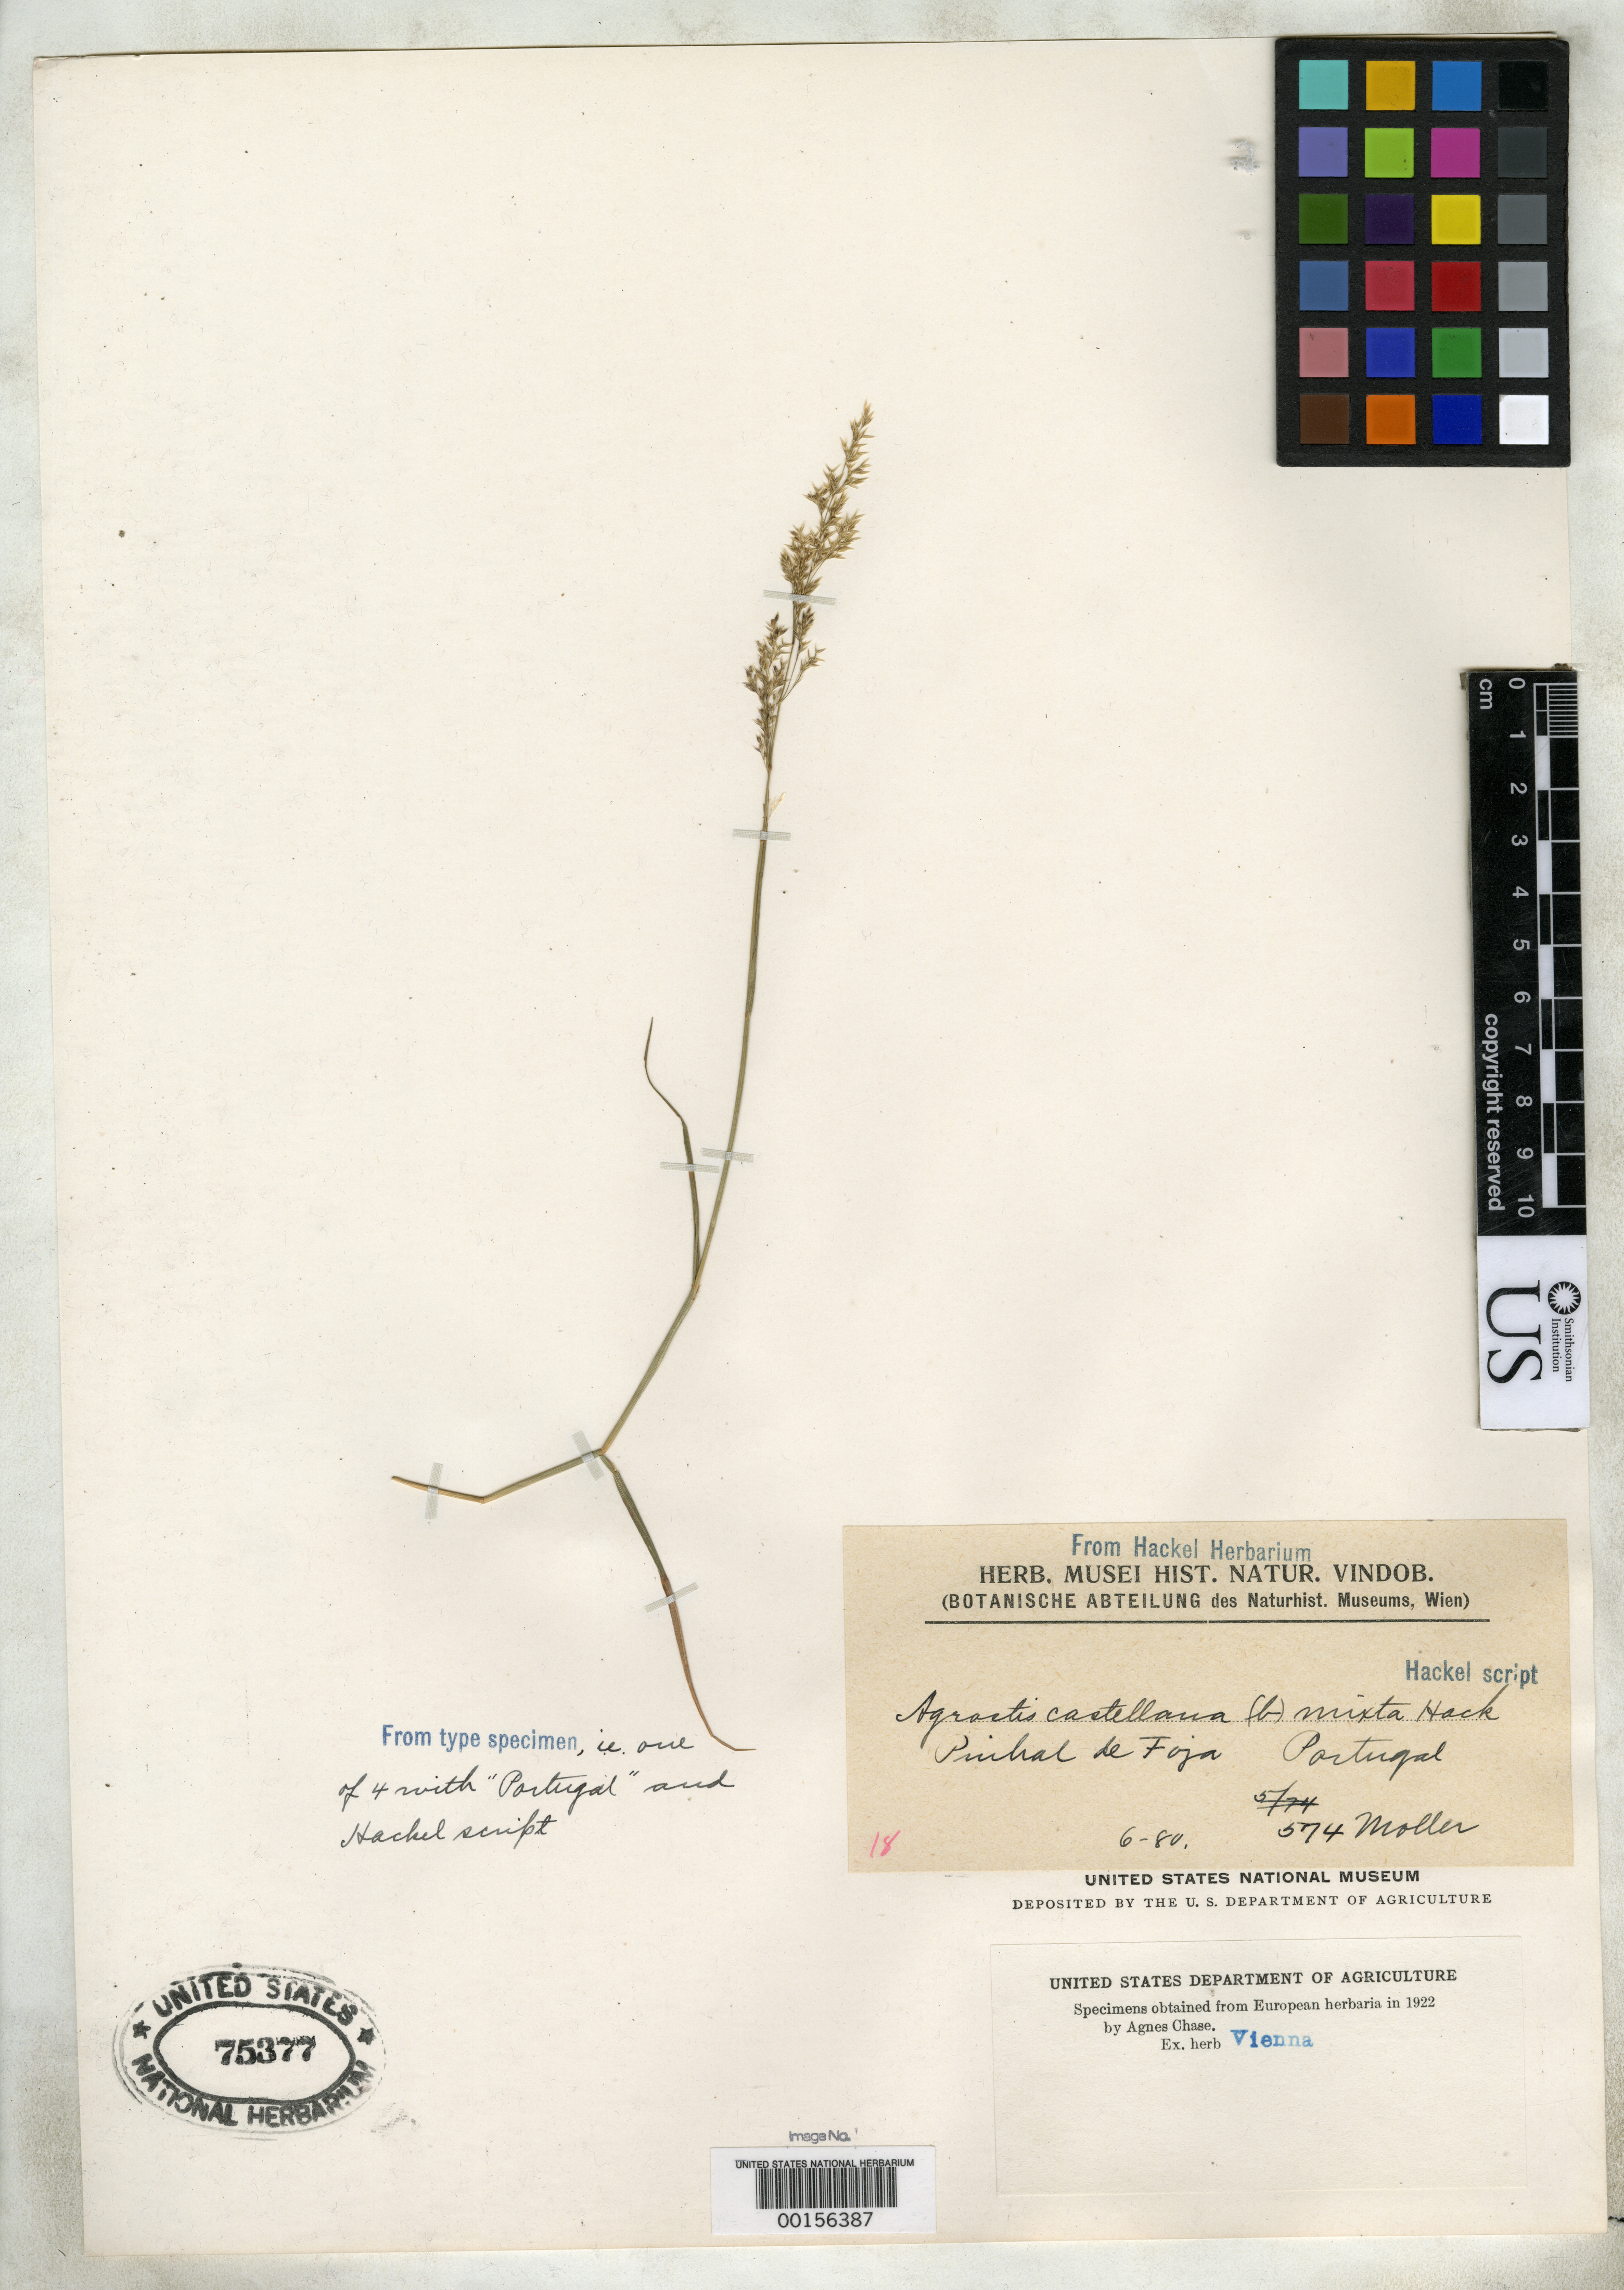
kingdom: Plantae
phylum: Tracheophyta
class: Liliopsida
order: Poales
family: Poaceae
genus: Agrostis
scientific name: Agrostis castellana var. mixta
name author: Hack.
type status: Type Fragment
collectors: -. Moller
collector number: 574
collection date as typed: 1880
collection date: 1880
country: Portugal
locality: Piuhal de Foja.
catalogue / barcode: US 75377